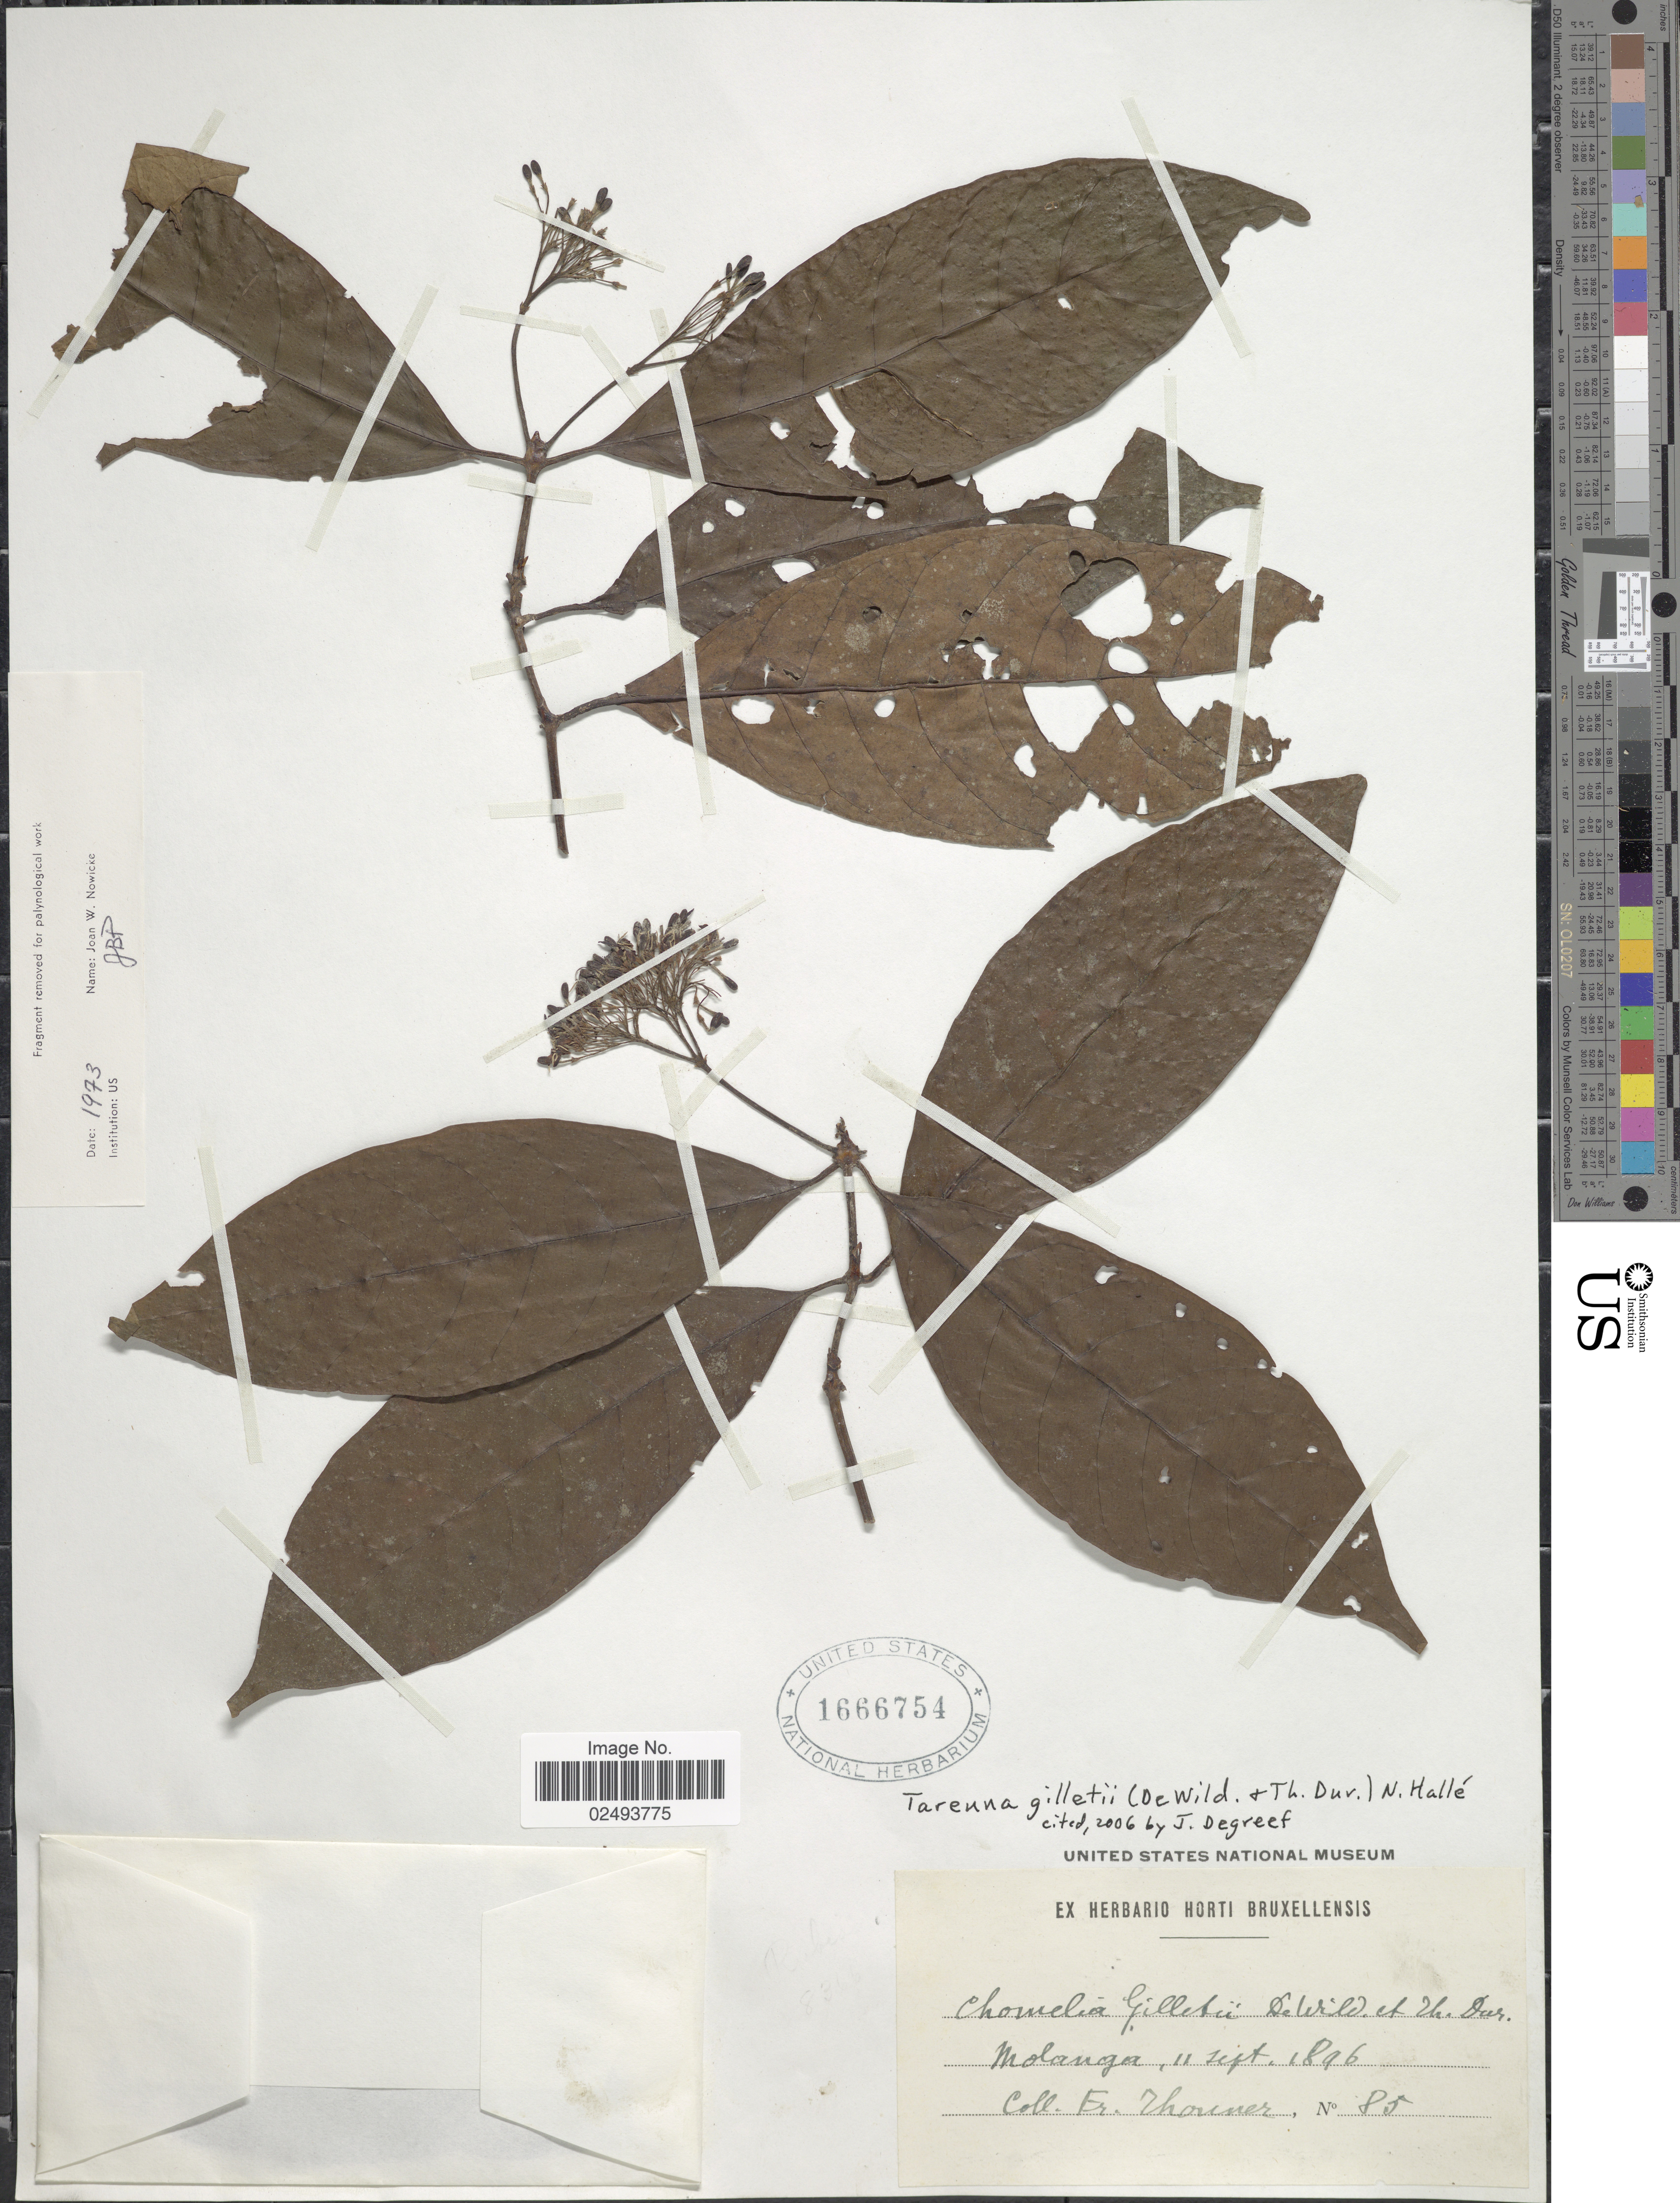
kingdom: Plantae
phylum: Tracheophyta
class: Magnoliopsida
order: Gentianales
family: Rubiaceae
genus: Tarenna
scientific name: Tarenna gilletii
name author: (De Wild. & Durand) N. Hallé ex Gereau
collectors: F. Thonner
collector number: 85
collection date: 1896-09-11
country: Congo, Democratic Republic of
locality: Molanga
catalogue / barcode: US 1666754